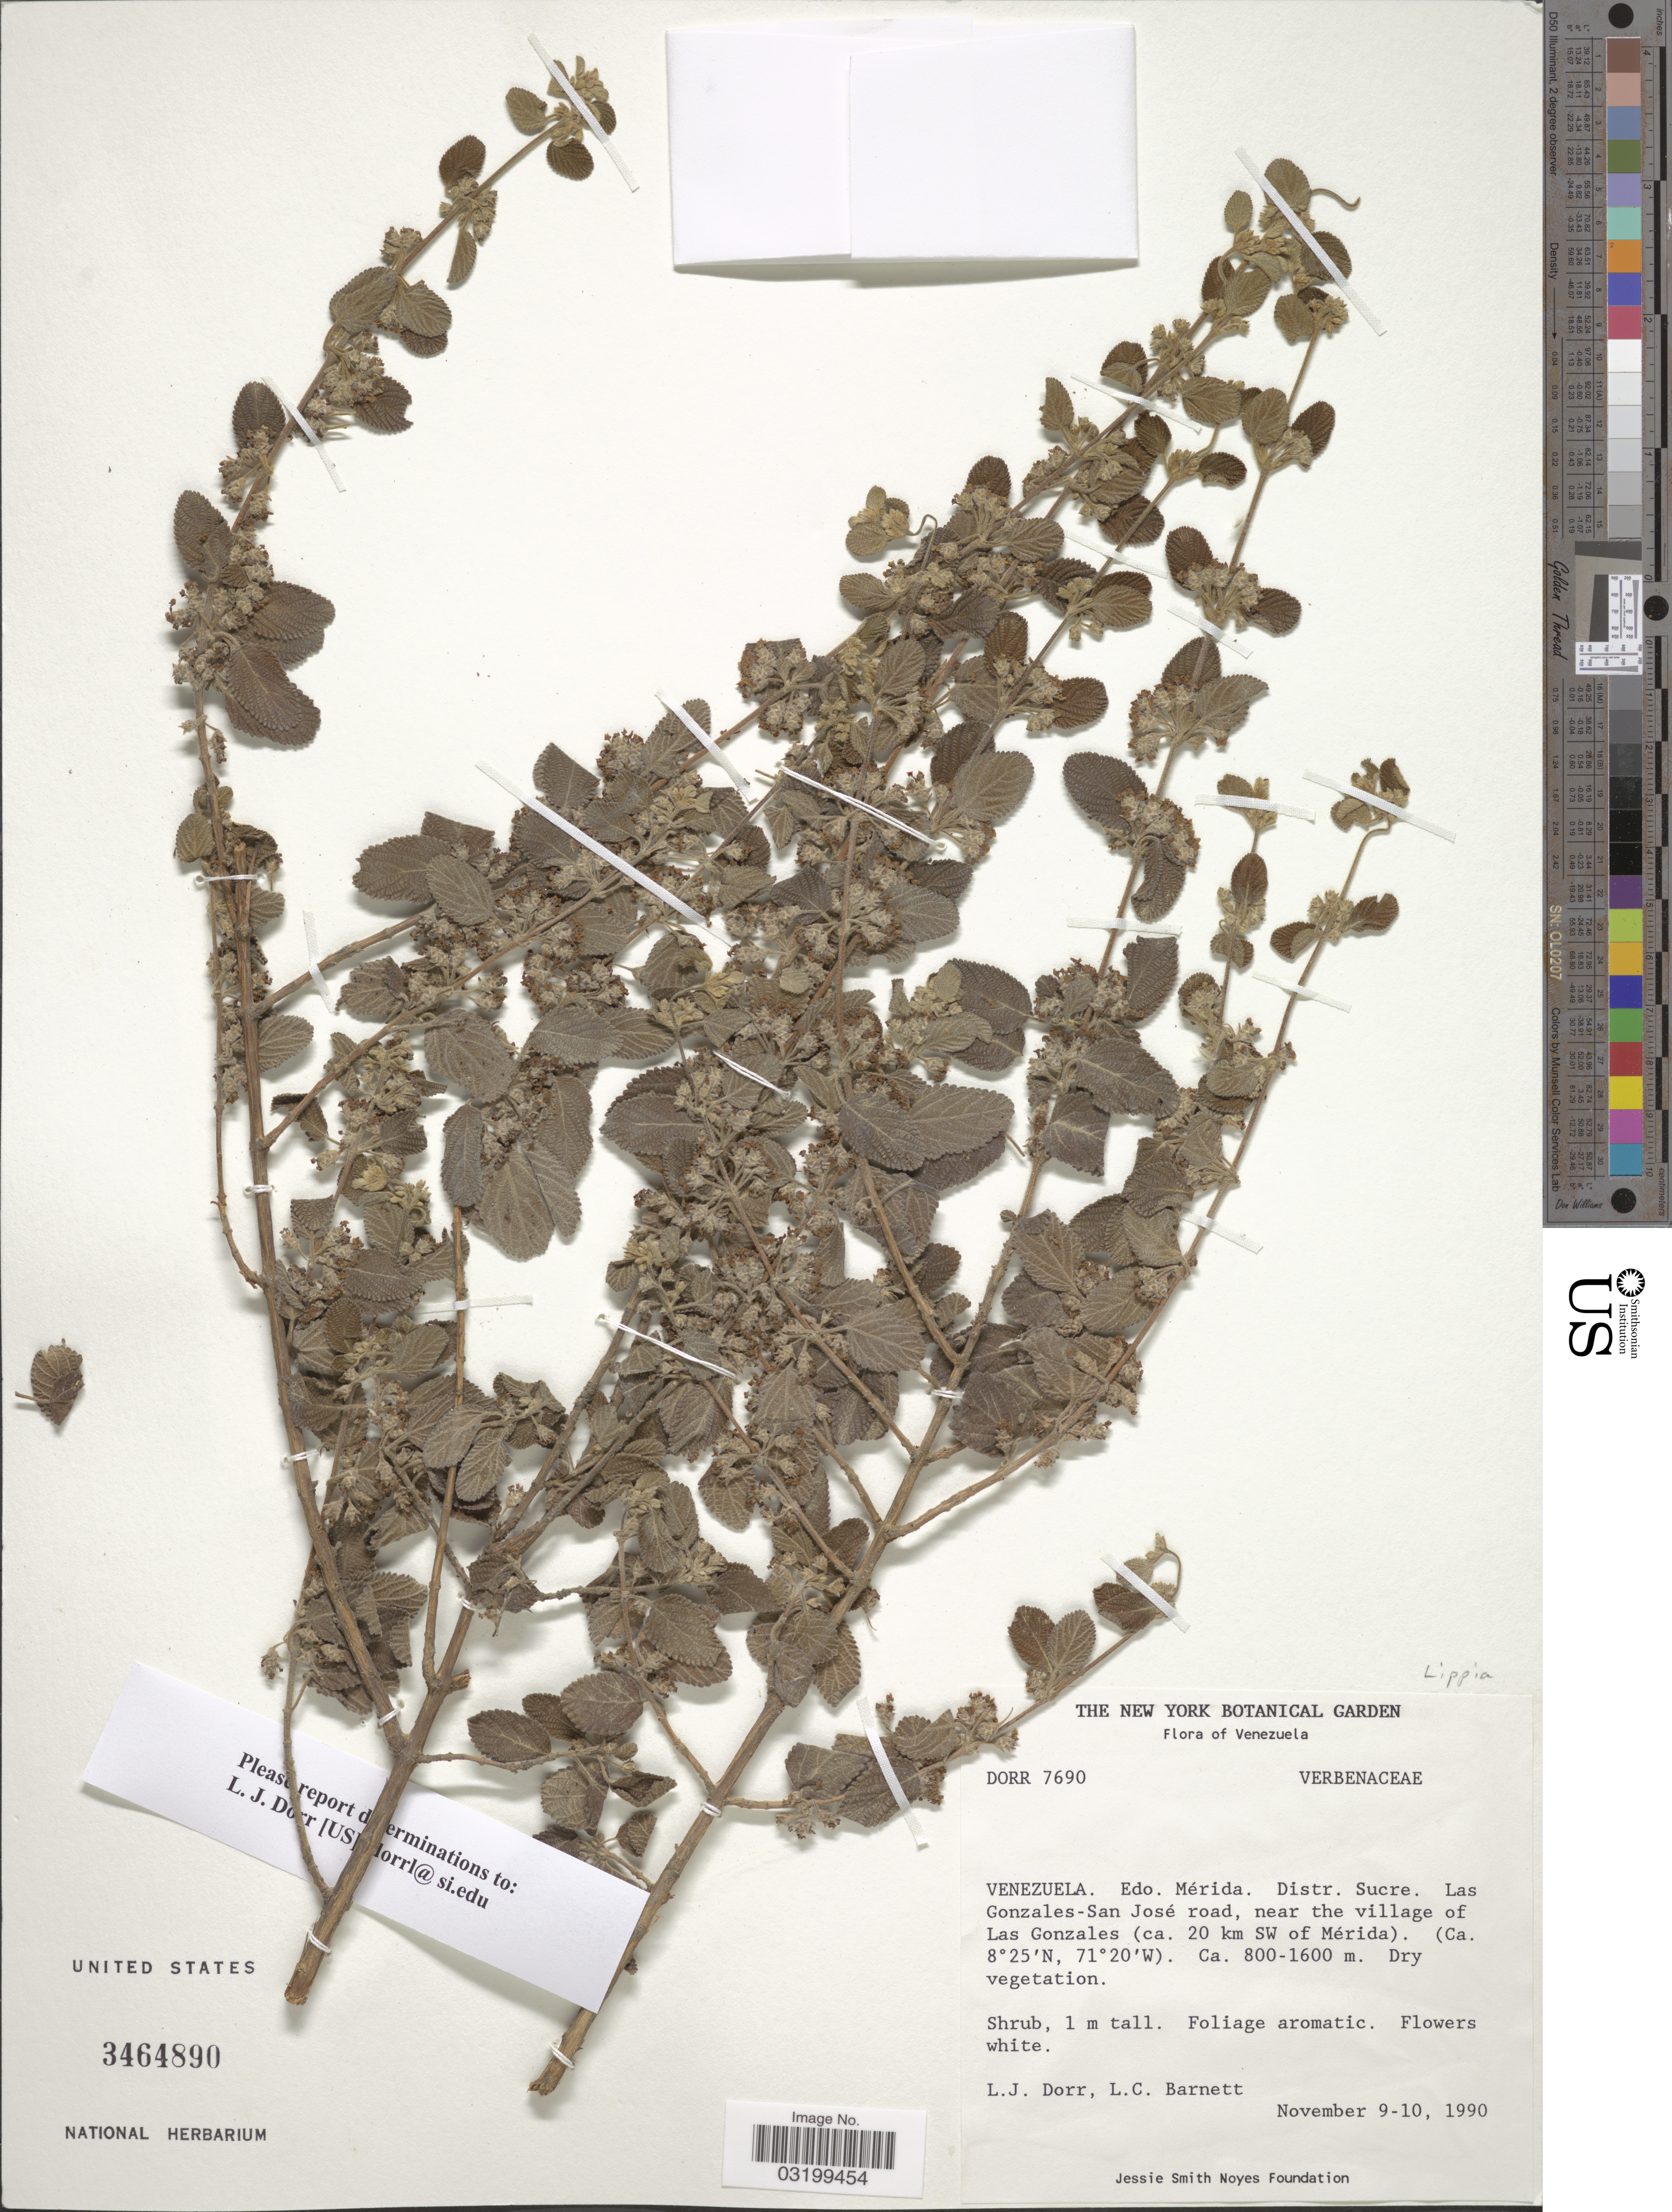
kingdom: Plantae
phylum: Tracheophyta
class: Magnoliopsida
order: Lamiales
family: Verbenaceae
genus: Lippia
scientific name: Lippia origanoides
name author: Kunth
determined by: Mirra, Fabiana, (SI), Instituto de Botanica Darwinion (ARGENTINA)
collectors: L. J. Dorr & L. C. Barnett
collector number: DORR 7690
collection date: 1990-11-09/1990-11-10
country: Venezuela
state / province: Mérida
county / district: Sucre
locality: Las Gonzales-San Jose road, near the village of Las Gonzales (ca. 20 km SW of Merida)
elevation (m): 800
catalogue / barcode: US 3464890